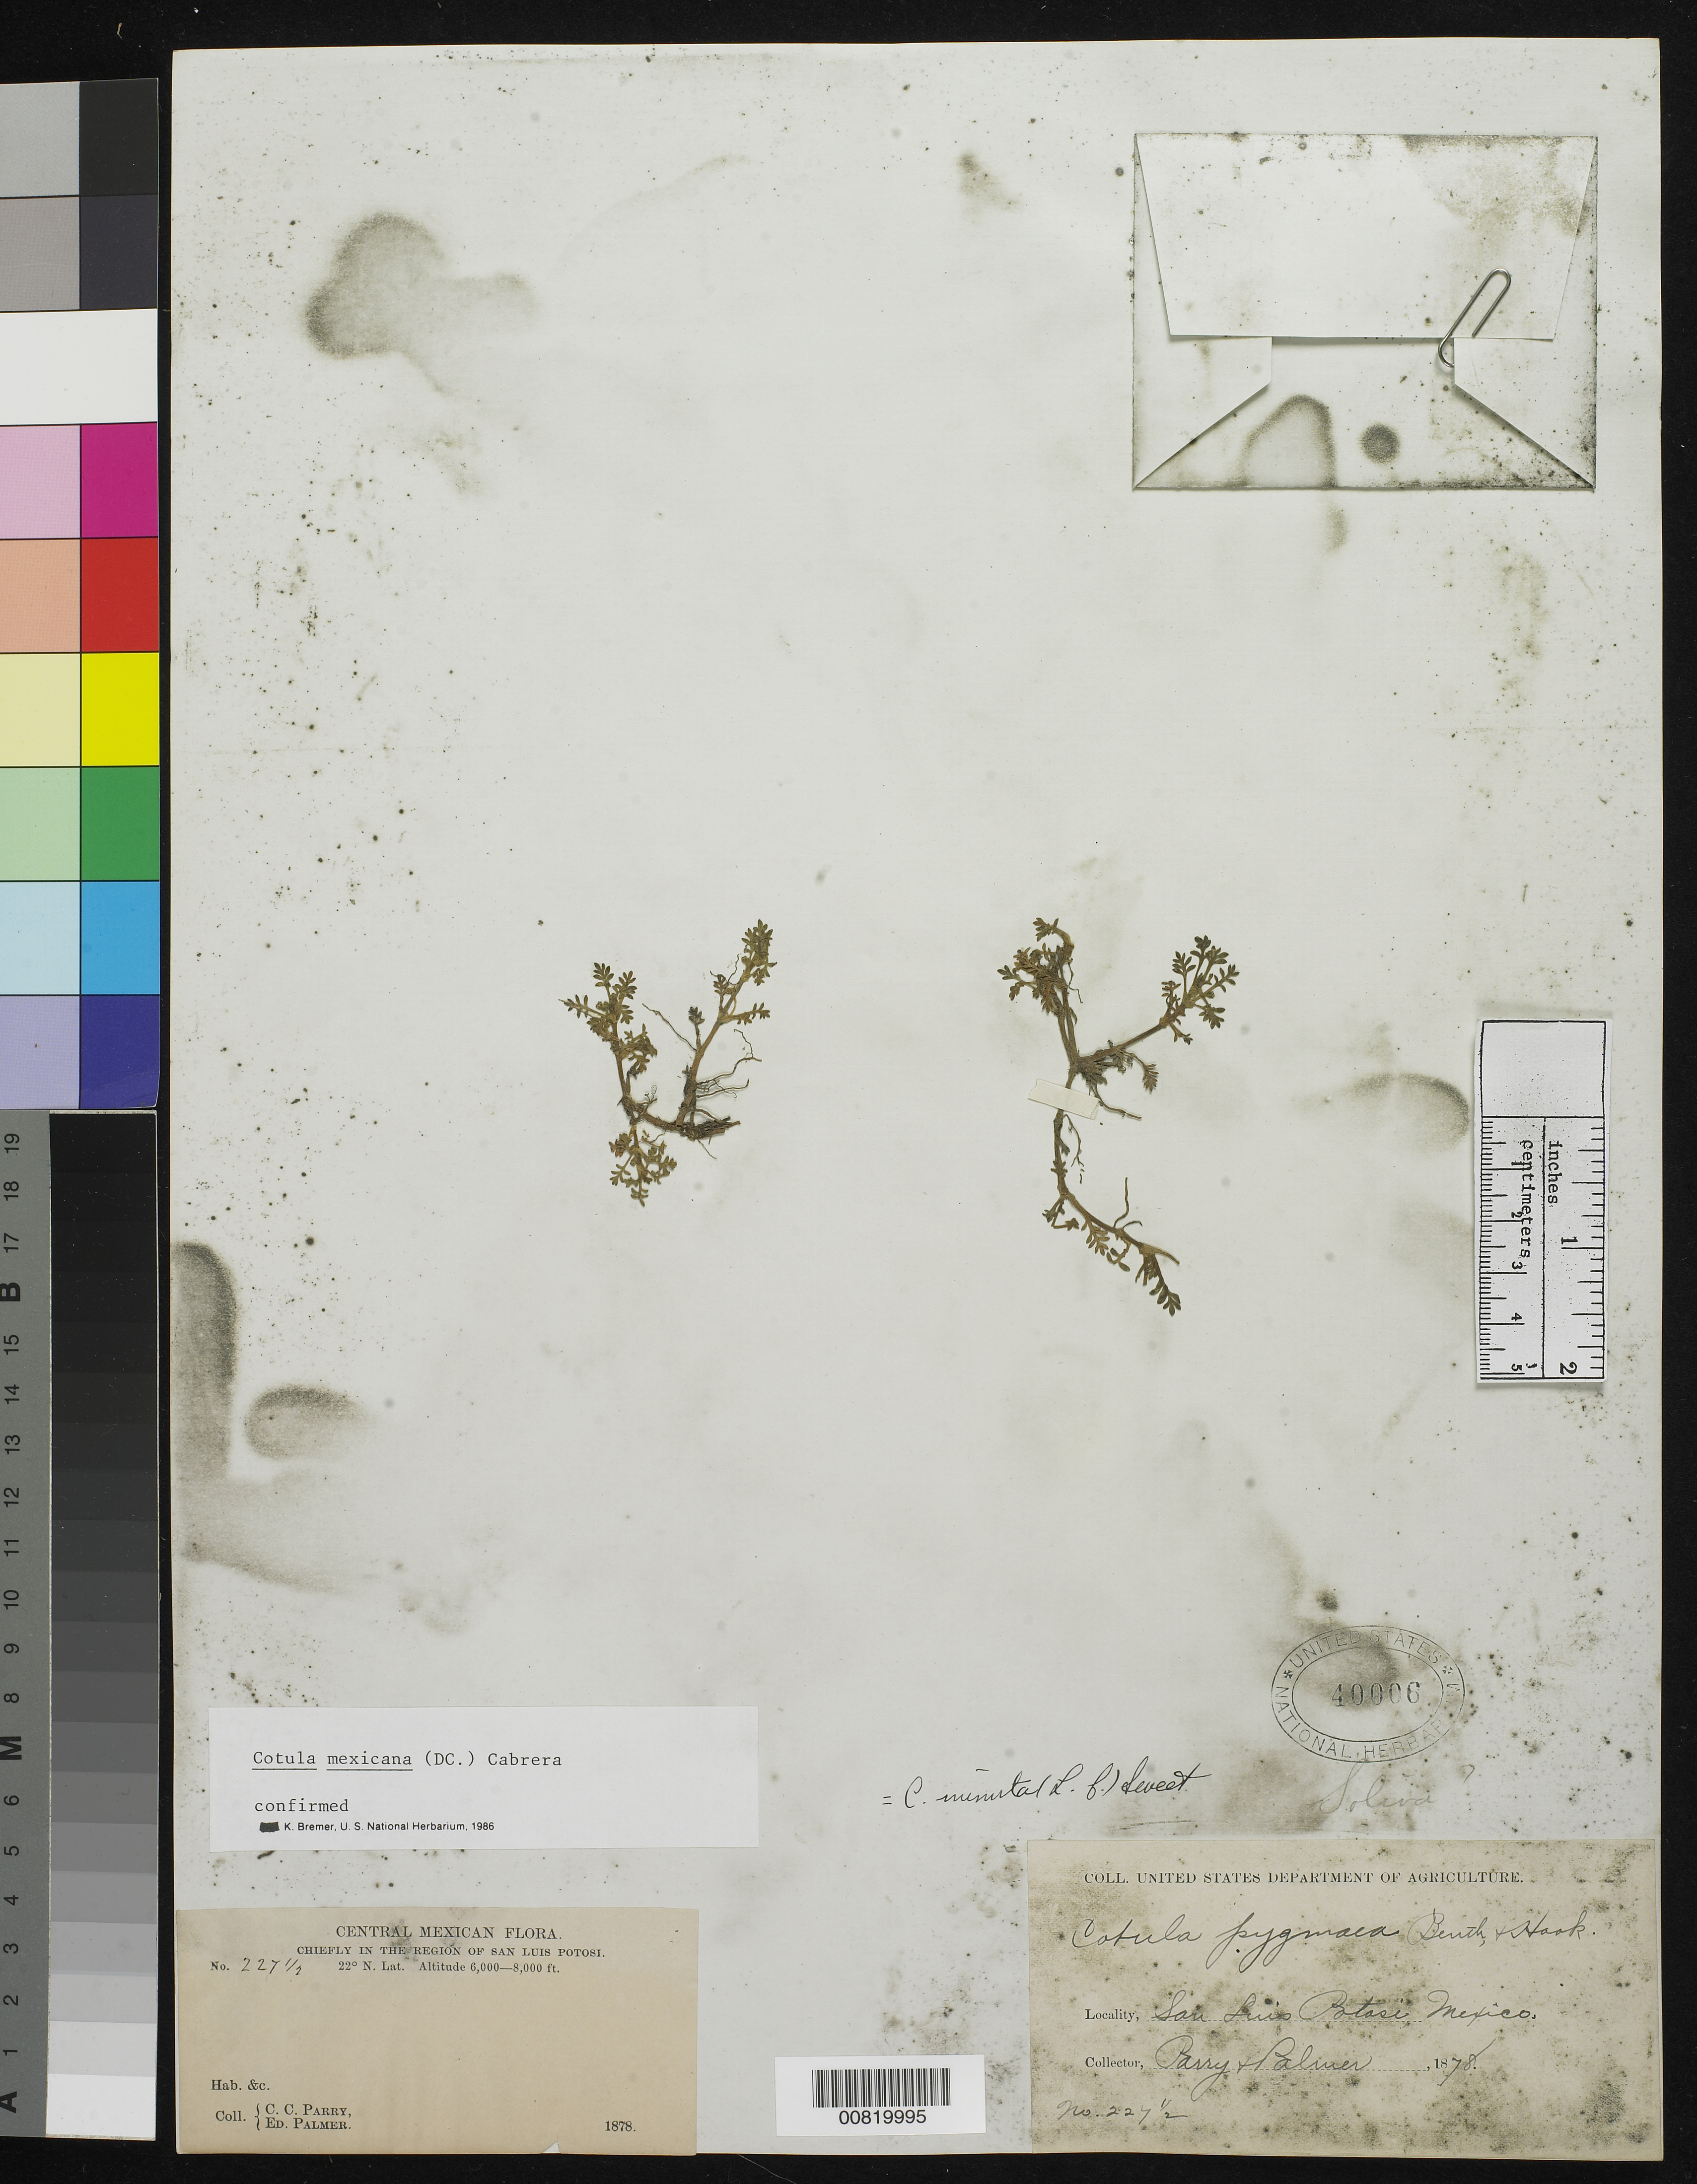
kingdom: Plantae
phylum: Tracheophyta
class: Magnoliopsida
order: Asterales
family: Asteraceae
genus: Cotula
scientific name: Cotula mexicana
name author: (DC.) Cabrera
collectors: C. C. Parry & E. Palmer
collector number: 227½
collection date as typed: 1878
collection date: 1878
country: Mexico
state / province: San Luis Potosí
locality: Chiefly in the region of San Luis Potosí.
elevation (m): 1829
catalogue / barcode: US 40006